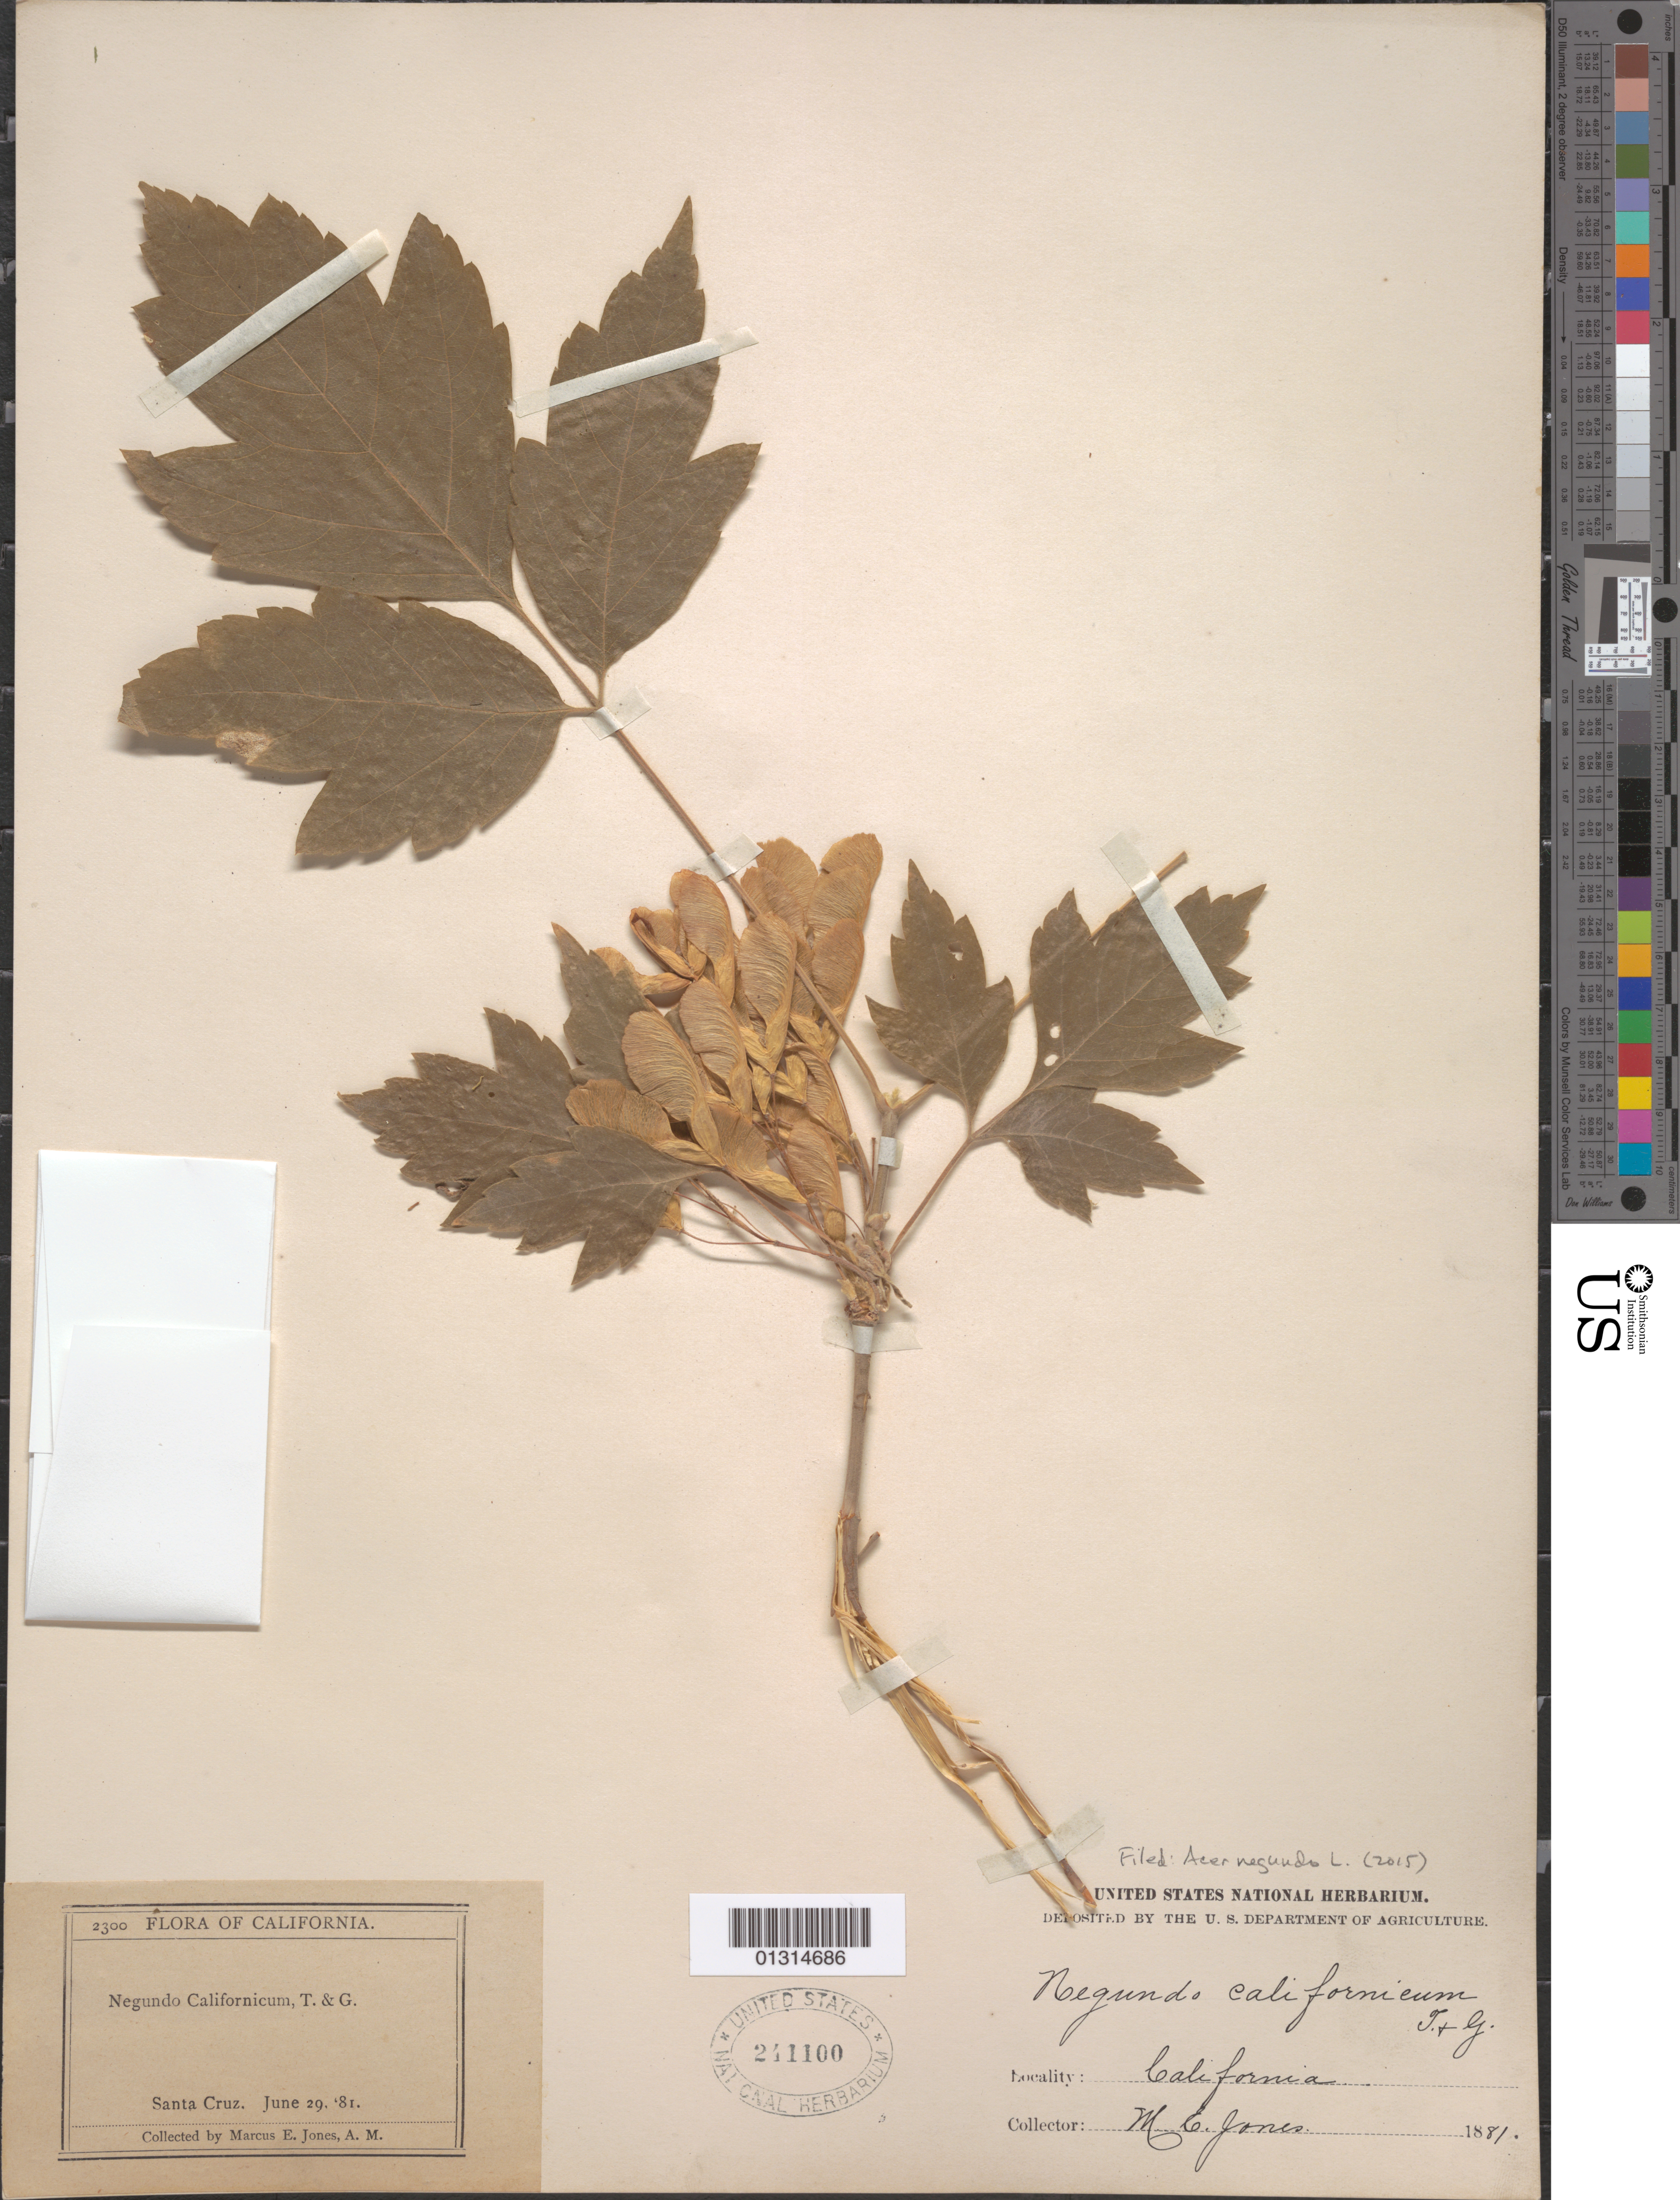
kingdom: Plantae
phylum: Tracheophyta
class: Magnoliopsida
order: Sapindales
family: Sapindaceae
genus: Acer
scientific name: Acer negundo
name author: L.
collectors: M. E. Jones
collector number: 2300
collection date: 1881-06-29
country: United States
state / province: California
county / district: Santa Cruz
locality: Santa Cruz.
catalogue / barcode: US 241100